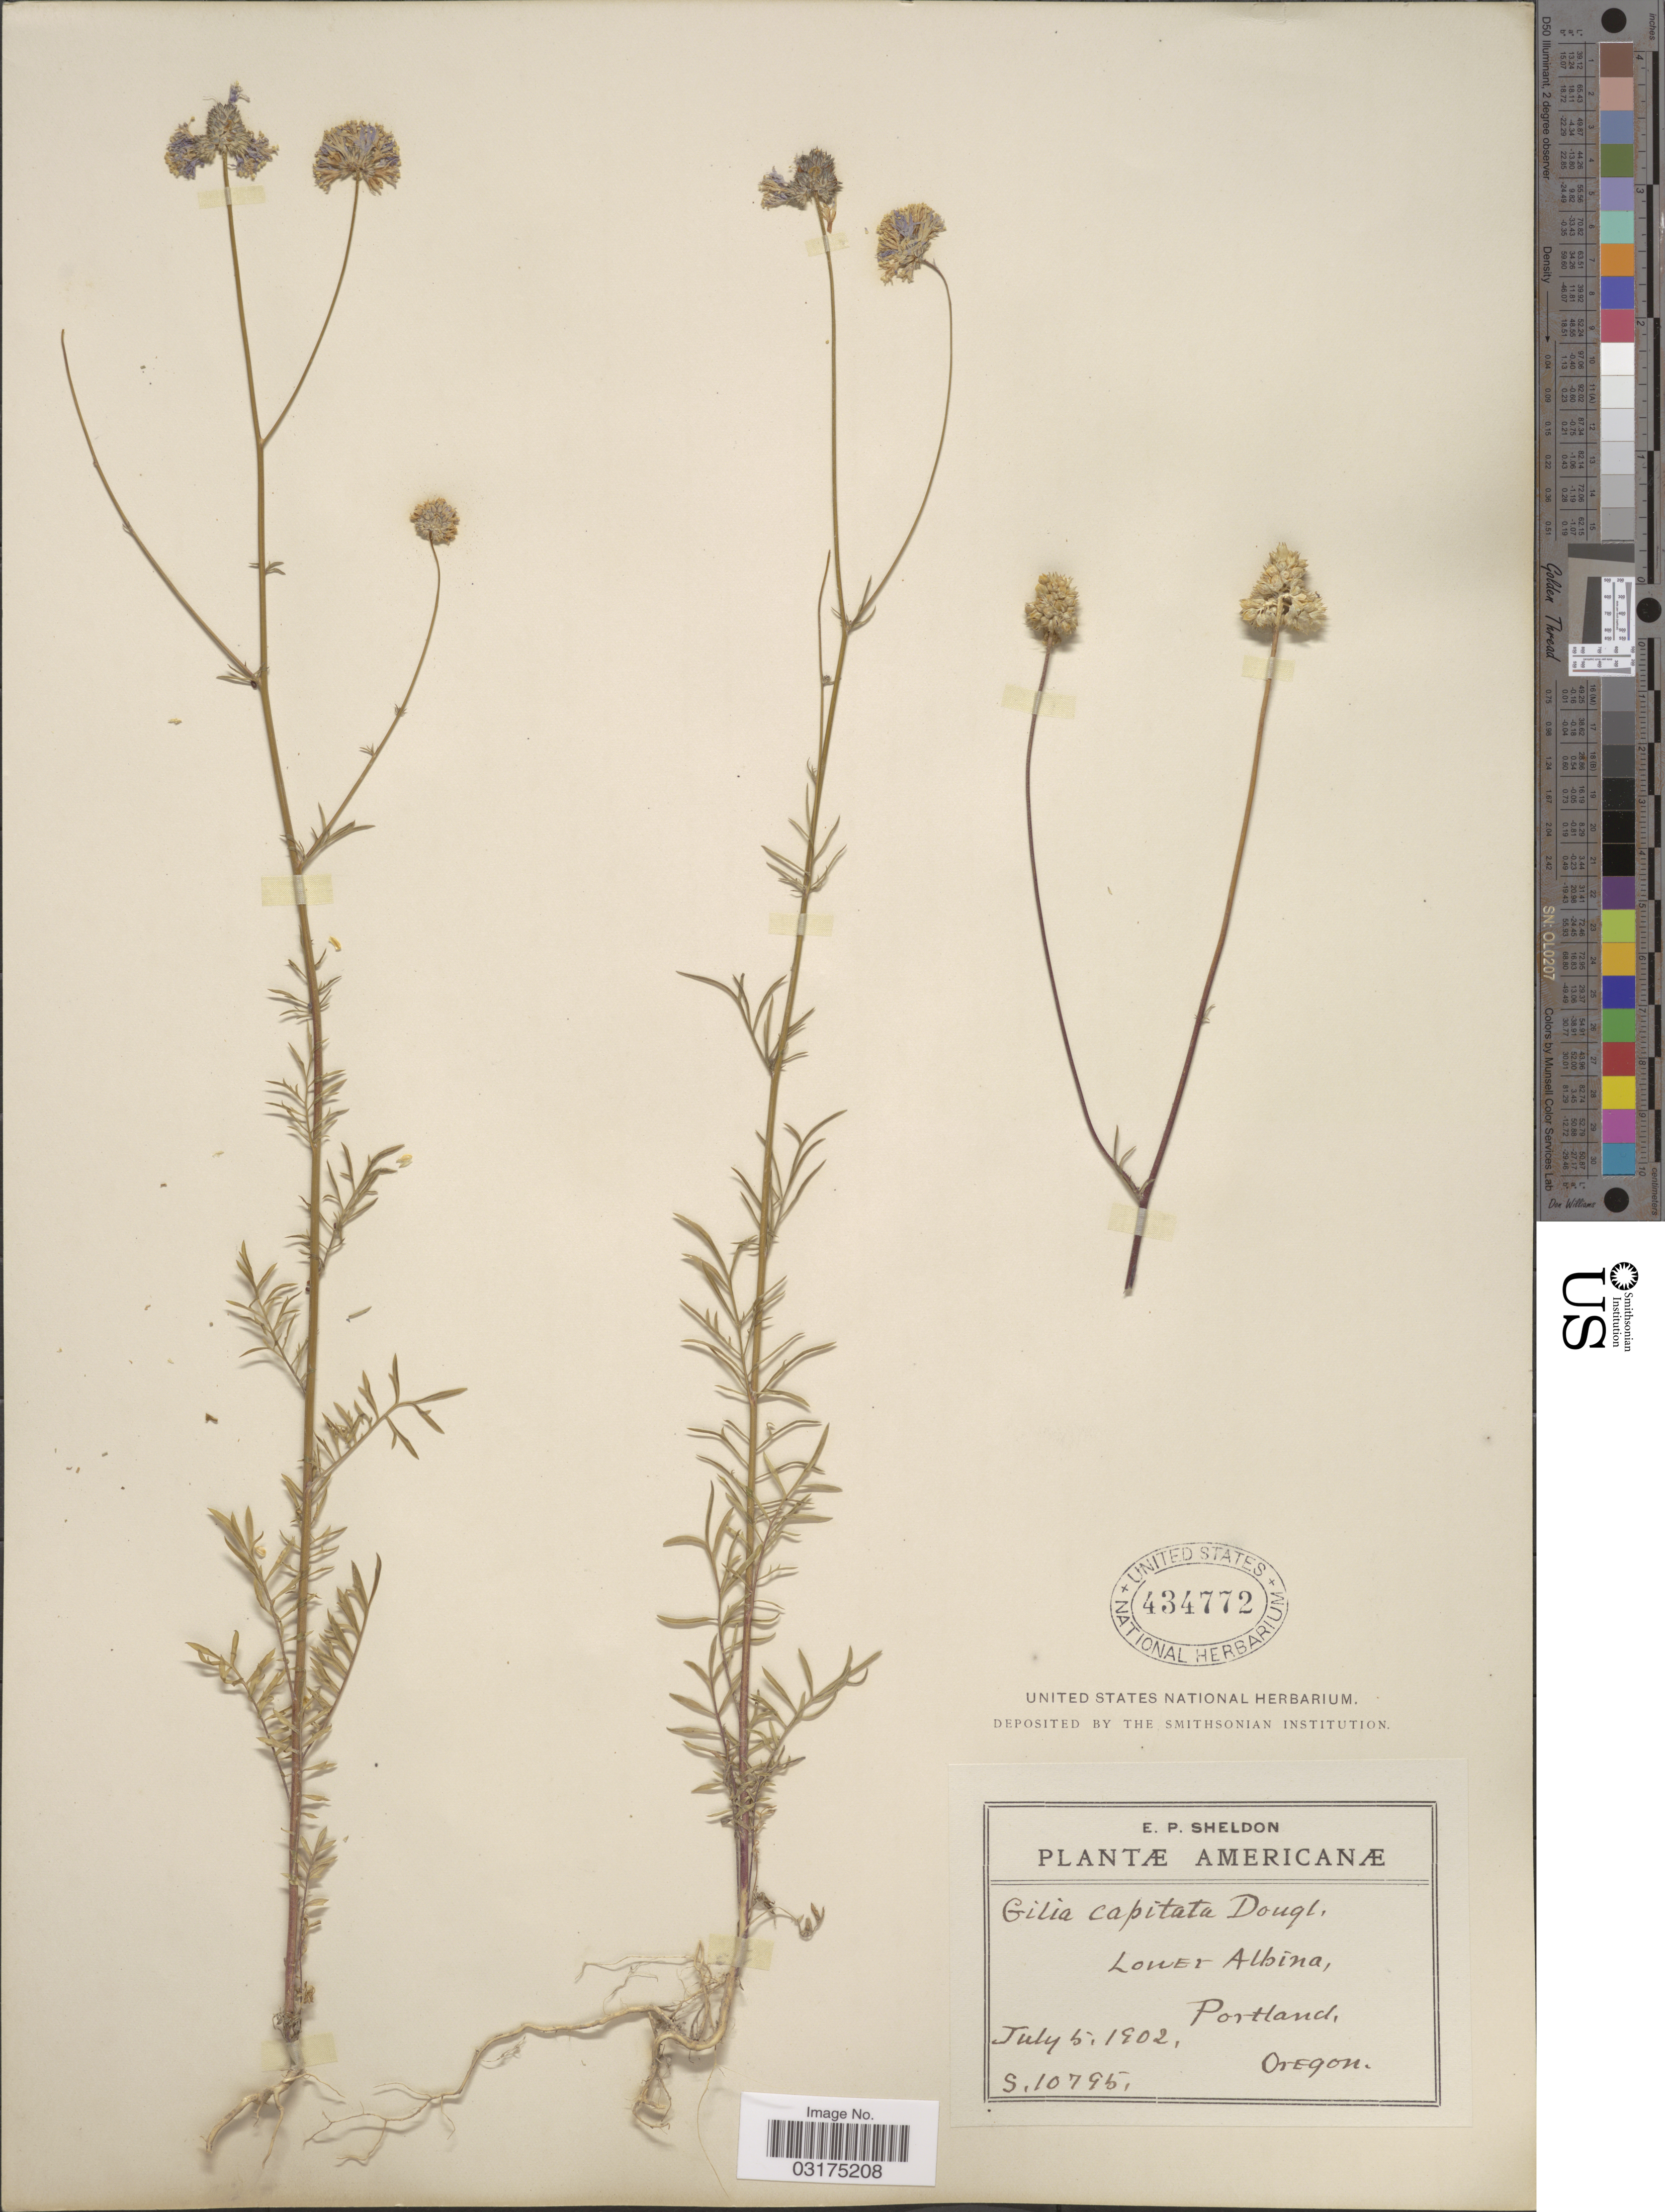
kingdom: Plantae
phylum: Tracheophyta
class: Magnoliopsida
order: Ericales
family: Polemoniaceae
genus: Gilia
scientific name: Gilia capitata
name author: Sims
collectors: E. P. Sheldon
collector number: S10795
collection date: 1902-07-05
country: United States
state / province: Oregon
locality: Lower Albina, Portland.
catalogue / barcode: US 434772